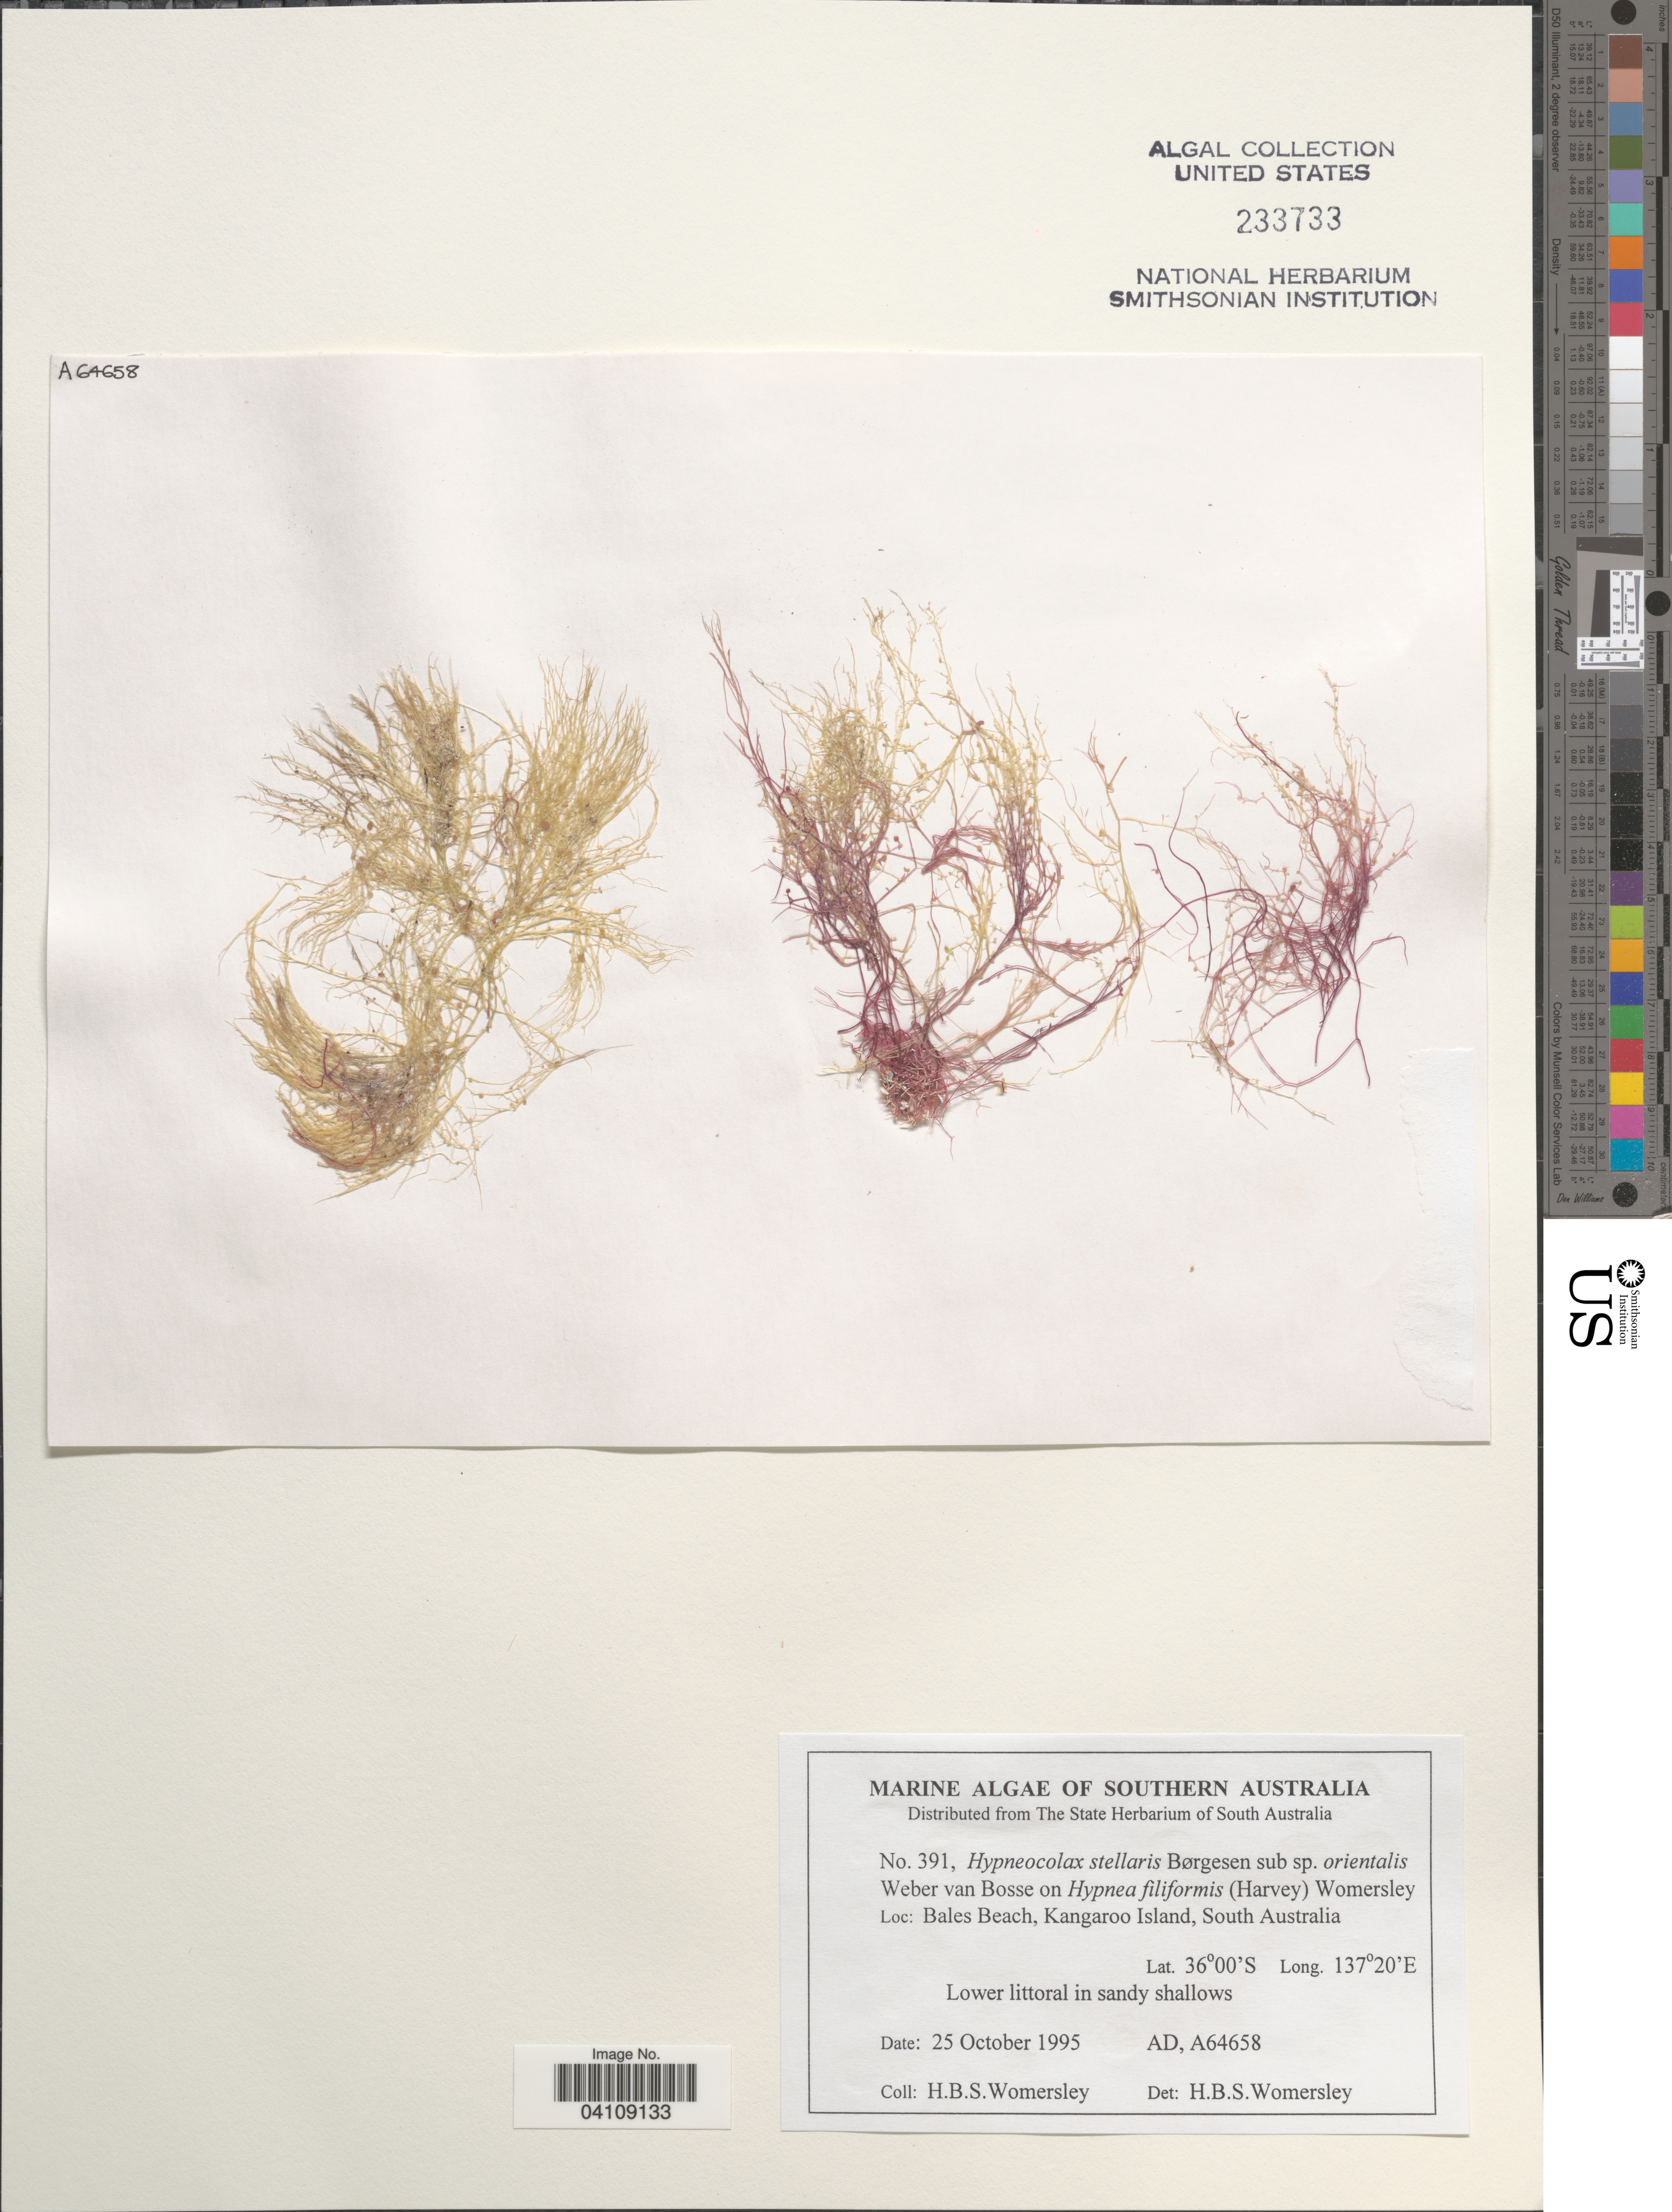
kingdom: Plantae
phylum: Rhodophyta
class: Florideophyceae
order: Gigartinales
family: Cystocloniaceae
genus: Hypneocolax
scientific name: Hypneocolax stellaris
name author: Børgesen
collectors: H. B. S. Womersley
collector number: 391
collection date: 1995-10-25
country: Australia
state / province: South Australia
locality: Southern Australia. Bales Beach, Kangaroo Island.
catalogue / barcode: US 233733